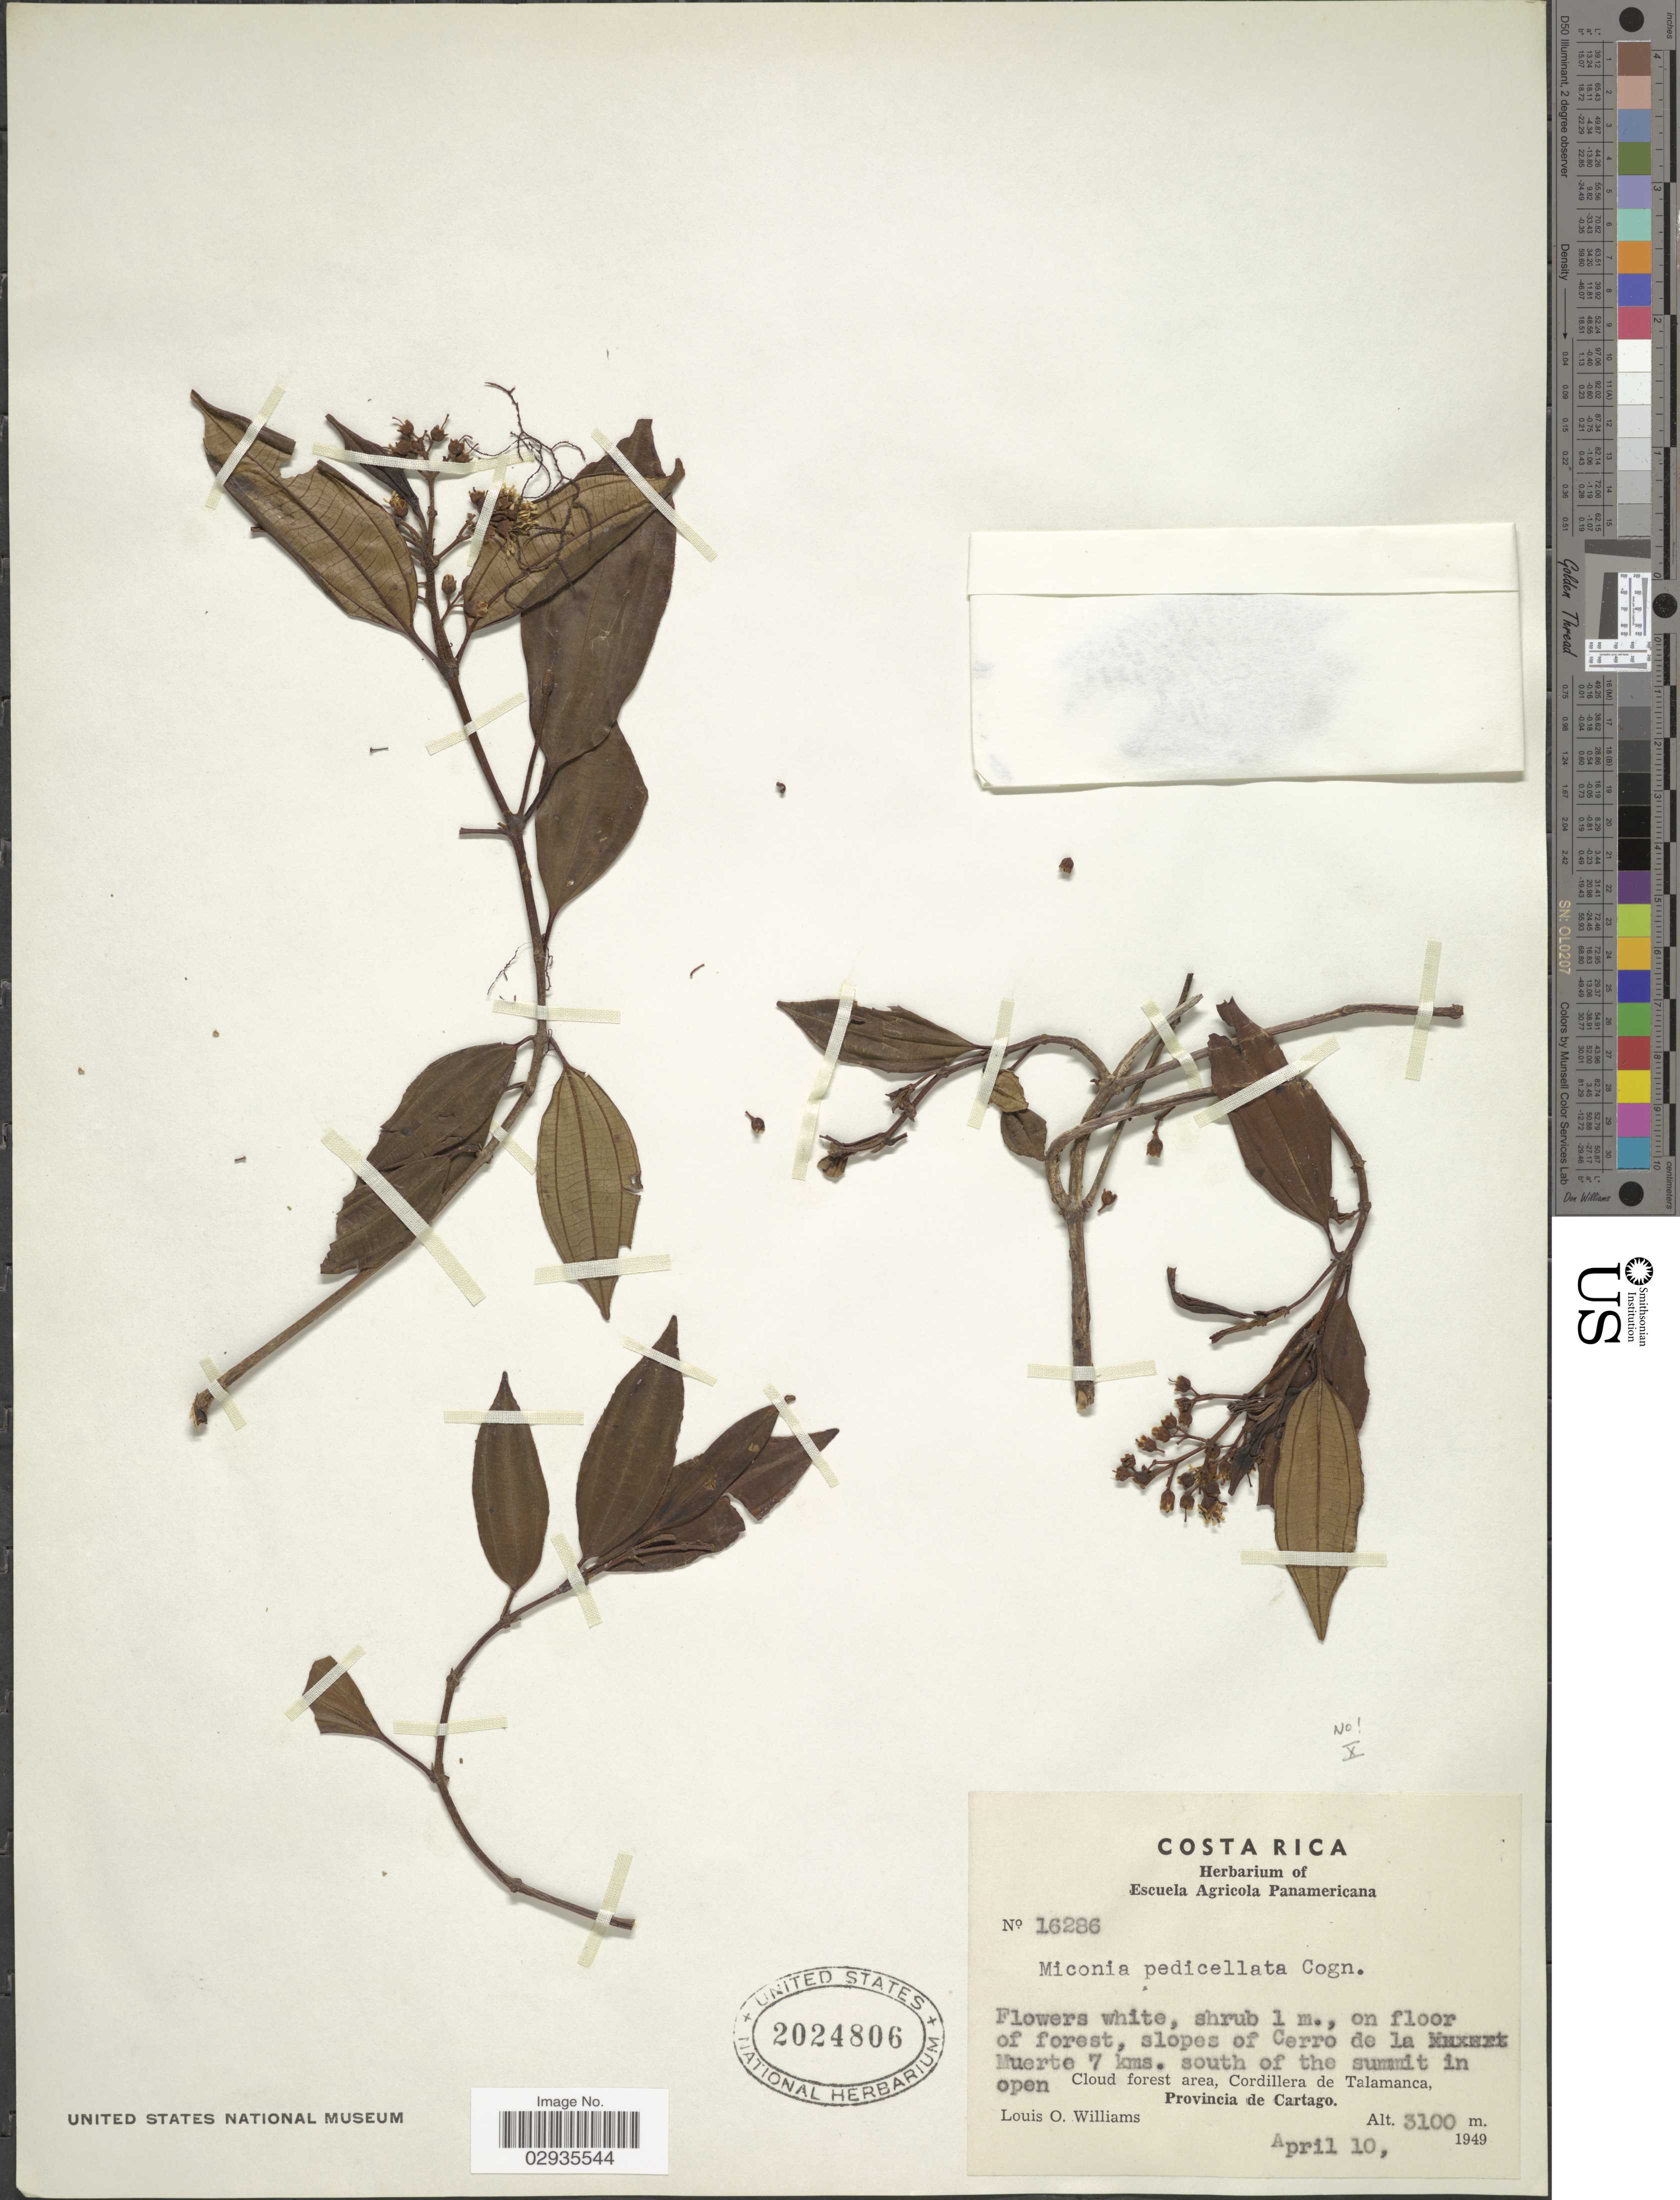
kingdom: Plantae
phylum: Tracheophyta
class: Magnoliopsida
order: Myrtales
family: Melastomataceae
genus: Miconia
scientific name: Miconia sp.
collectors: L. O. Williams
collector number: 16286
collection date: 1949-04-10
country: Costa Rica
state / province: Cartago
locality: Slopes of Cerro de la Muerte 7 Kms. south of the summit in open Cloud forest area, Cordillera de Talamanca.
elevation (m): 3100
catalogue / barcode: US 2024806